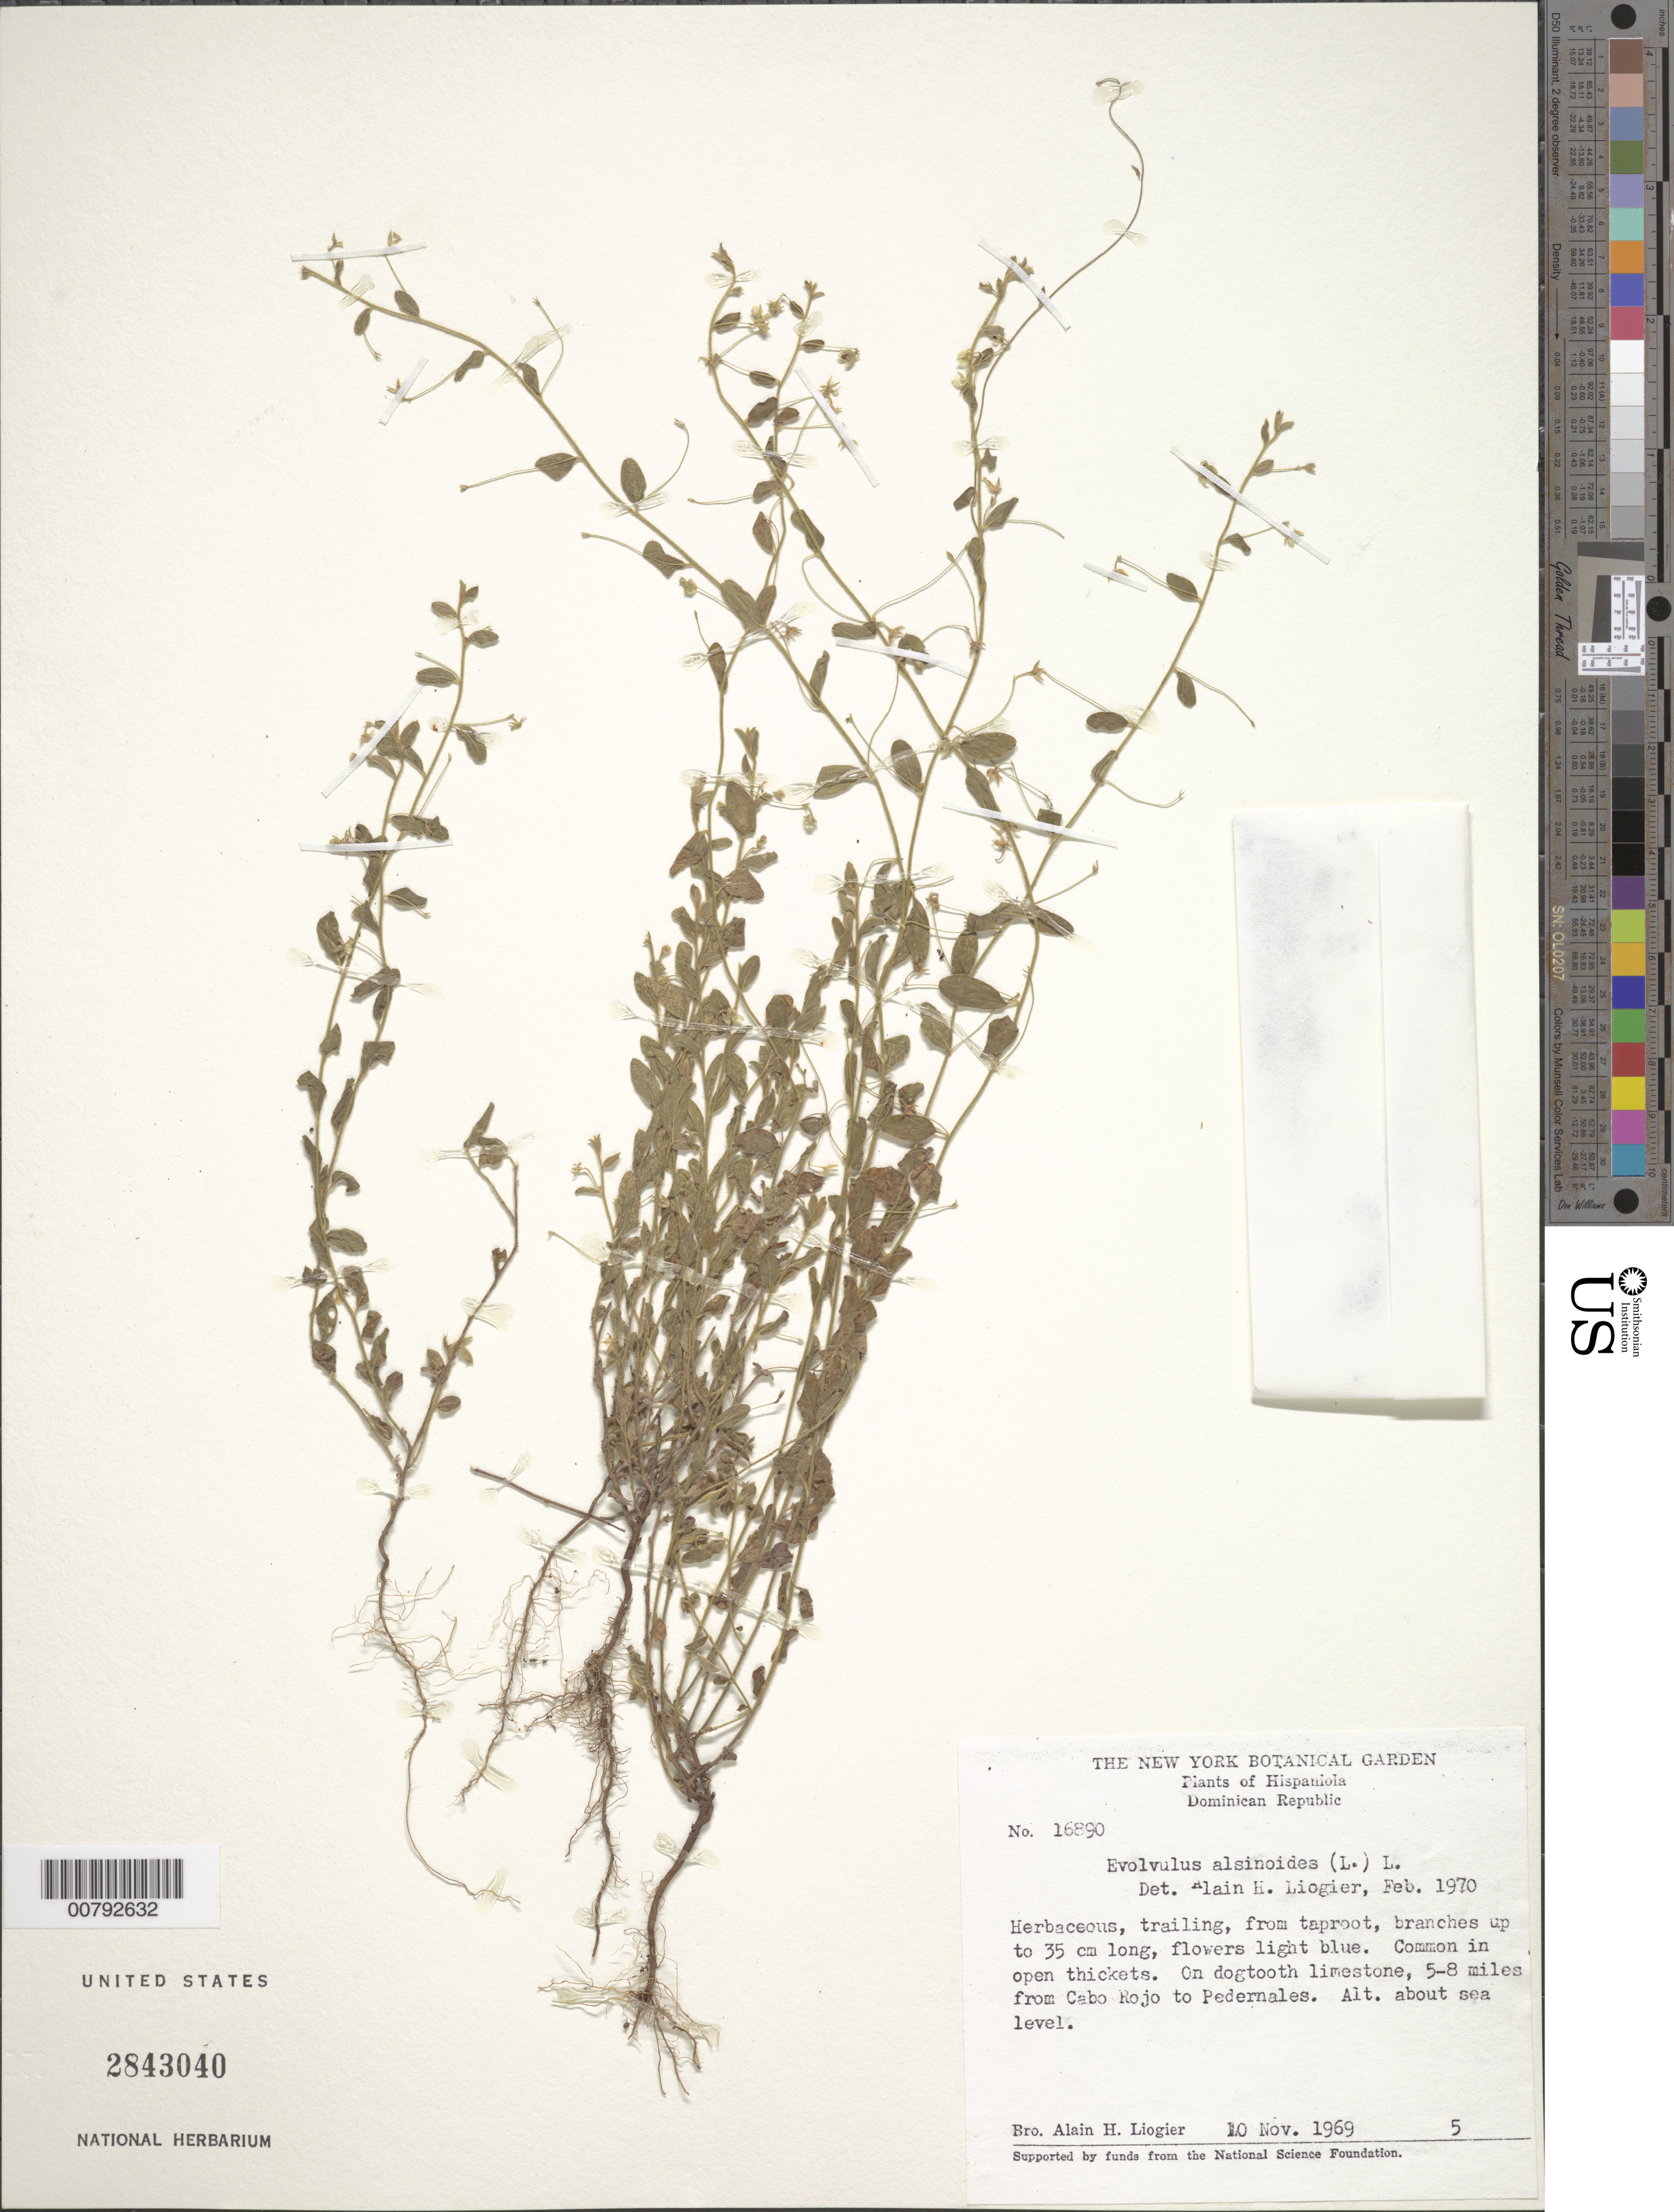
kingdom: Plantae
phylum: Tracheophyta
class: Magnoliopsida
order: Solanales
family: Convolvulaceae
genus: Evolvulus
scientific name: Evolvulus alsinoides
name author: (L.) L.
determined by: Liogier, Alain H.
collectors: A. H. Liogier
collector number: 16890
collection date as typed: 10 Nov 1969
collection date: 1969-11-10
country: Dominican Republic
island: Hispaniola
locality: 5-8 miles from Cabo Rojo to Pedernales.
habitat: On dogtooth to Pedernales.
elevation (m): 0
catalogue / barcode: US 2843040